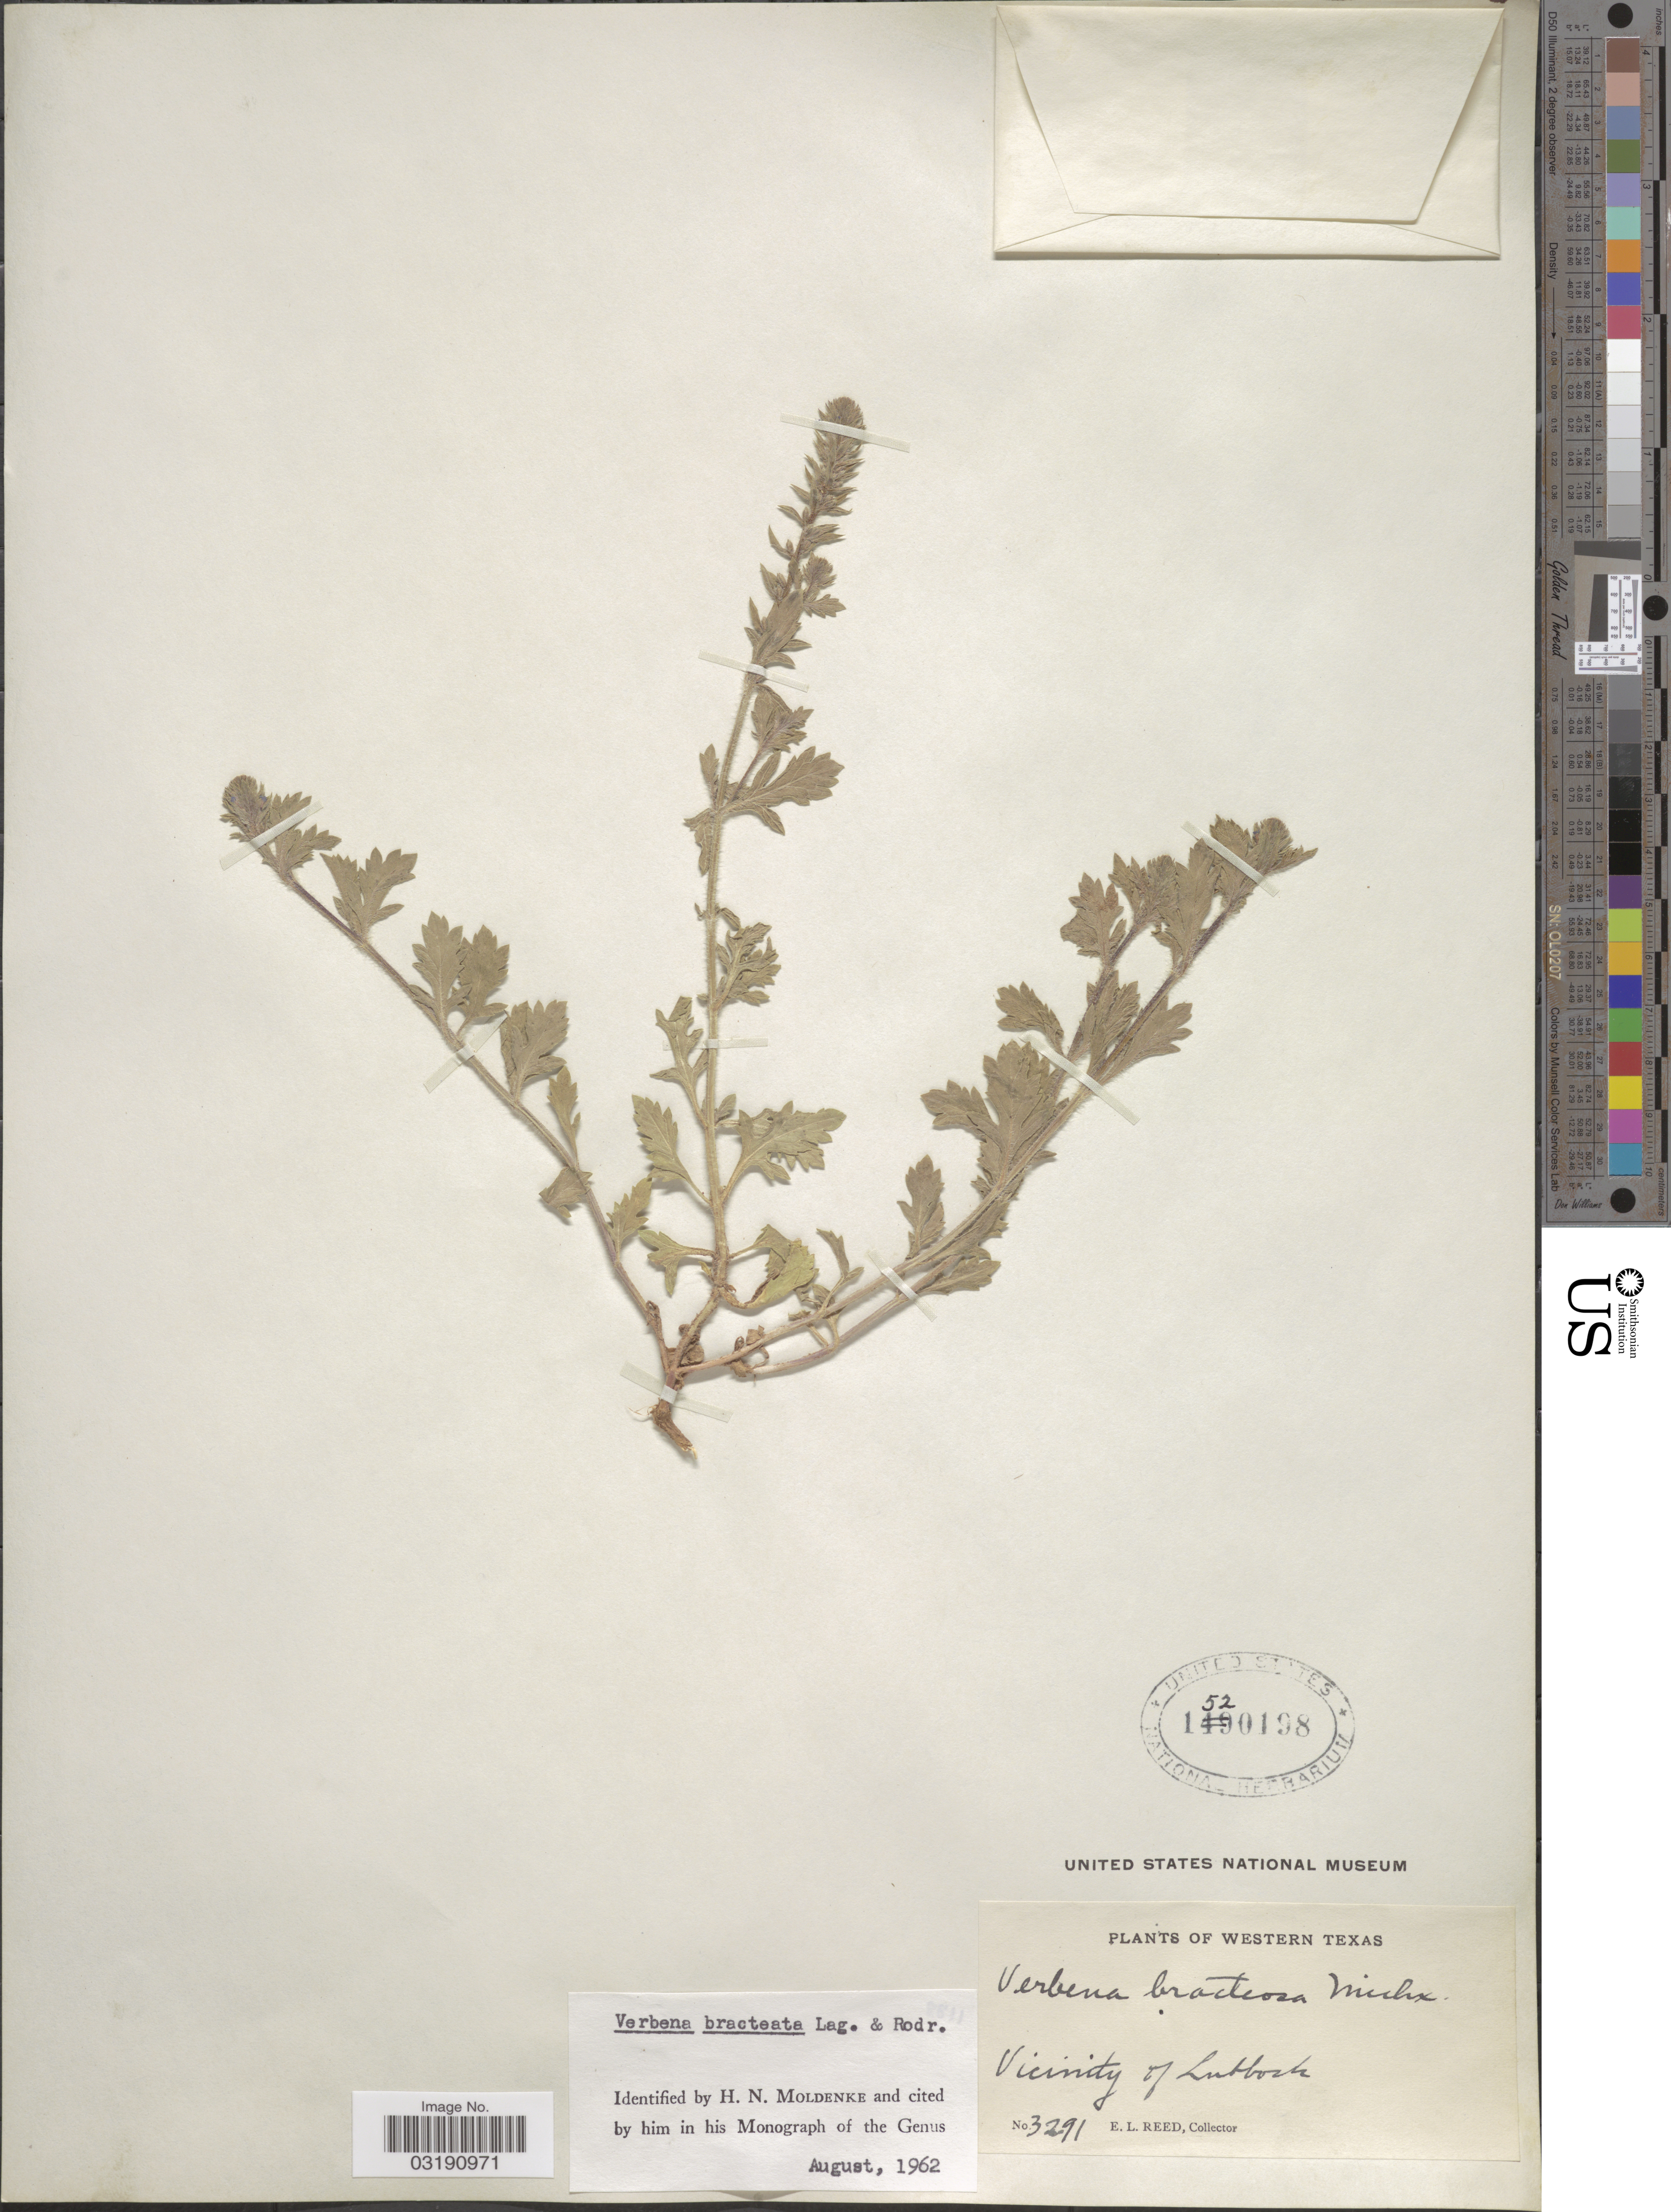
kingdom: Plantae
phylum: Tracheophyta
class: Magnoliopsida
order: Lamiales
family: Verbenaceae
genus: Verbena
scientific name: Verbena bracteata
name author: Cav. ex Lag. & Rodr.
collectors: E. Reed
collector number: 3291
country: United States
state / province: Texas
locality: Western Texas. Vicinity of Lubbock.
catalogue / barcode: US 1520198